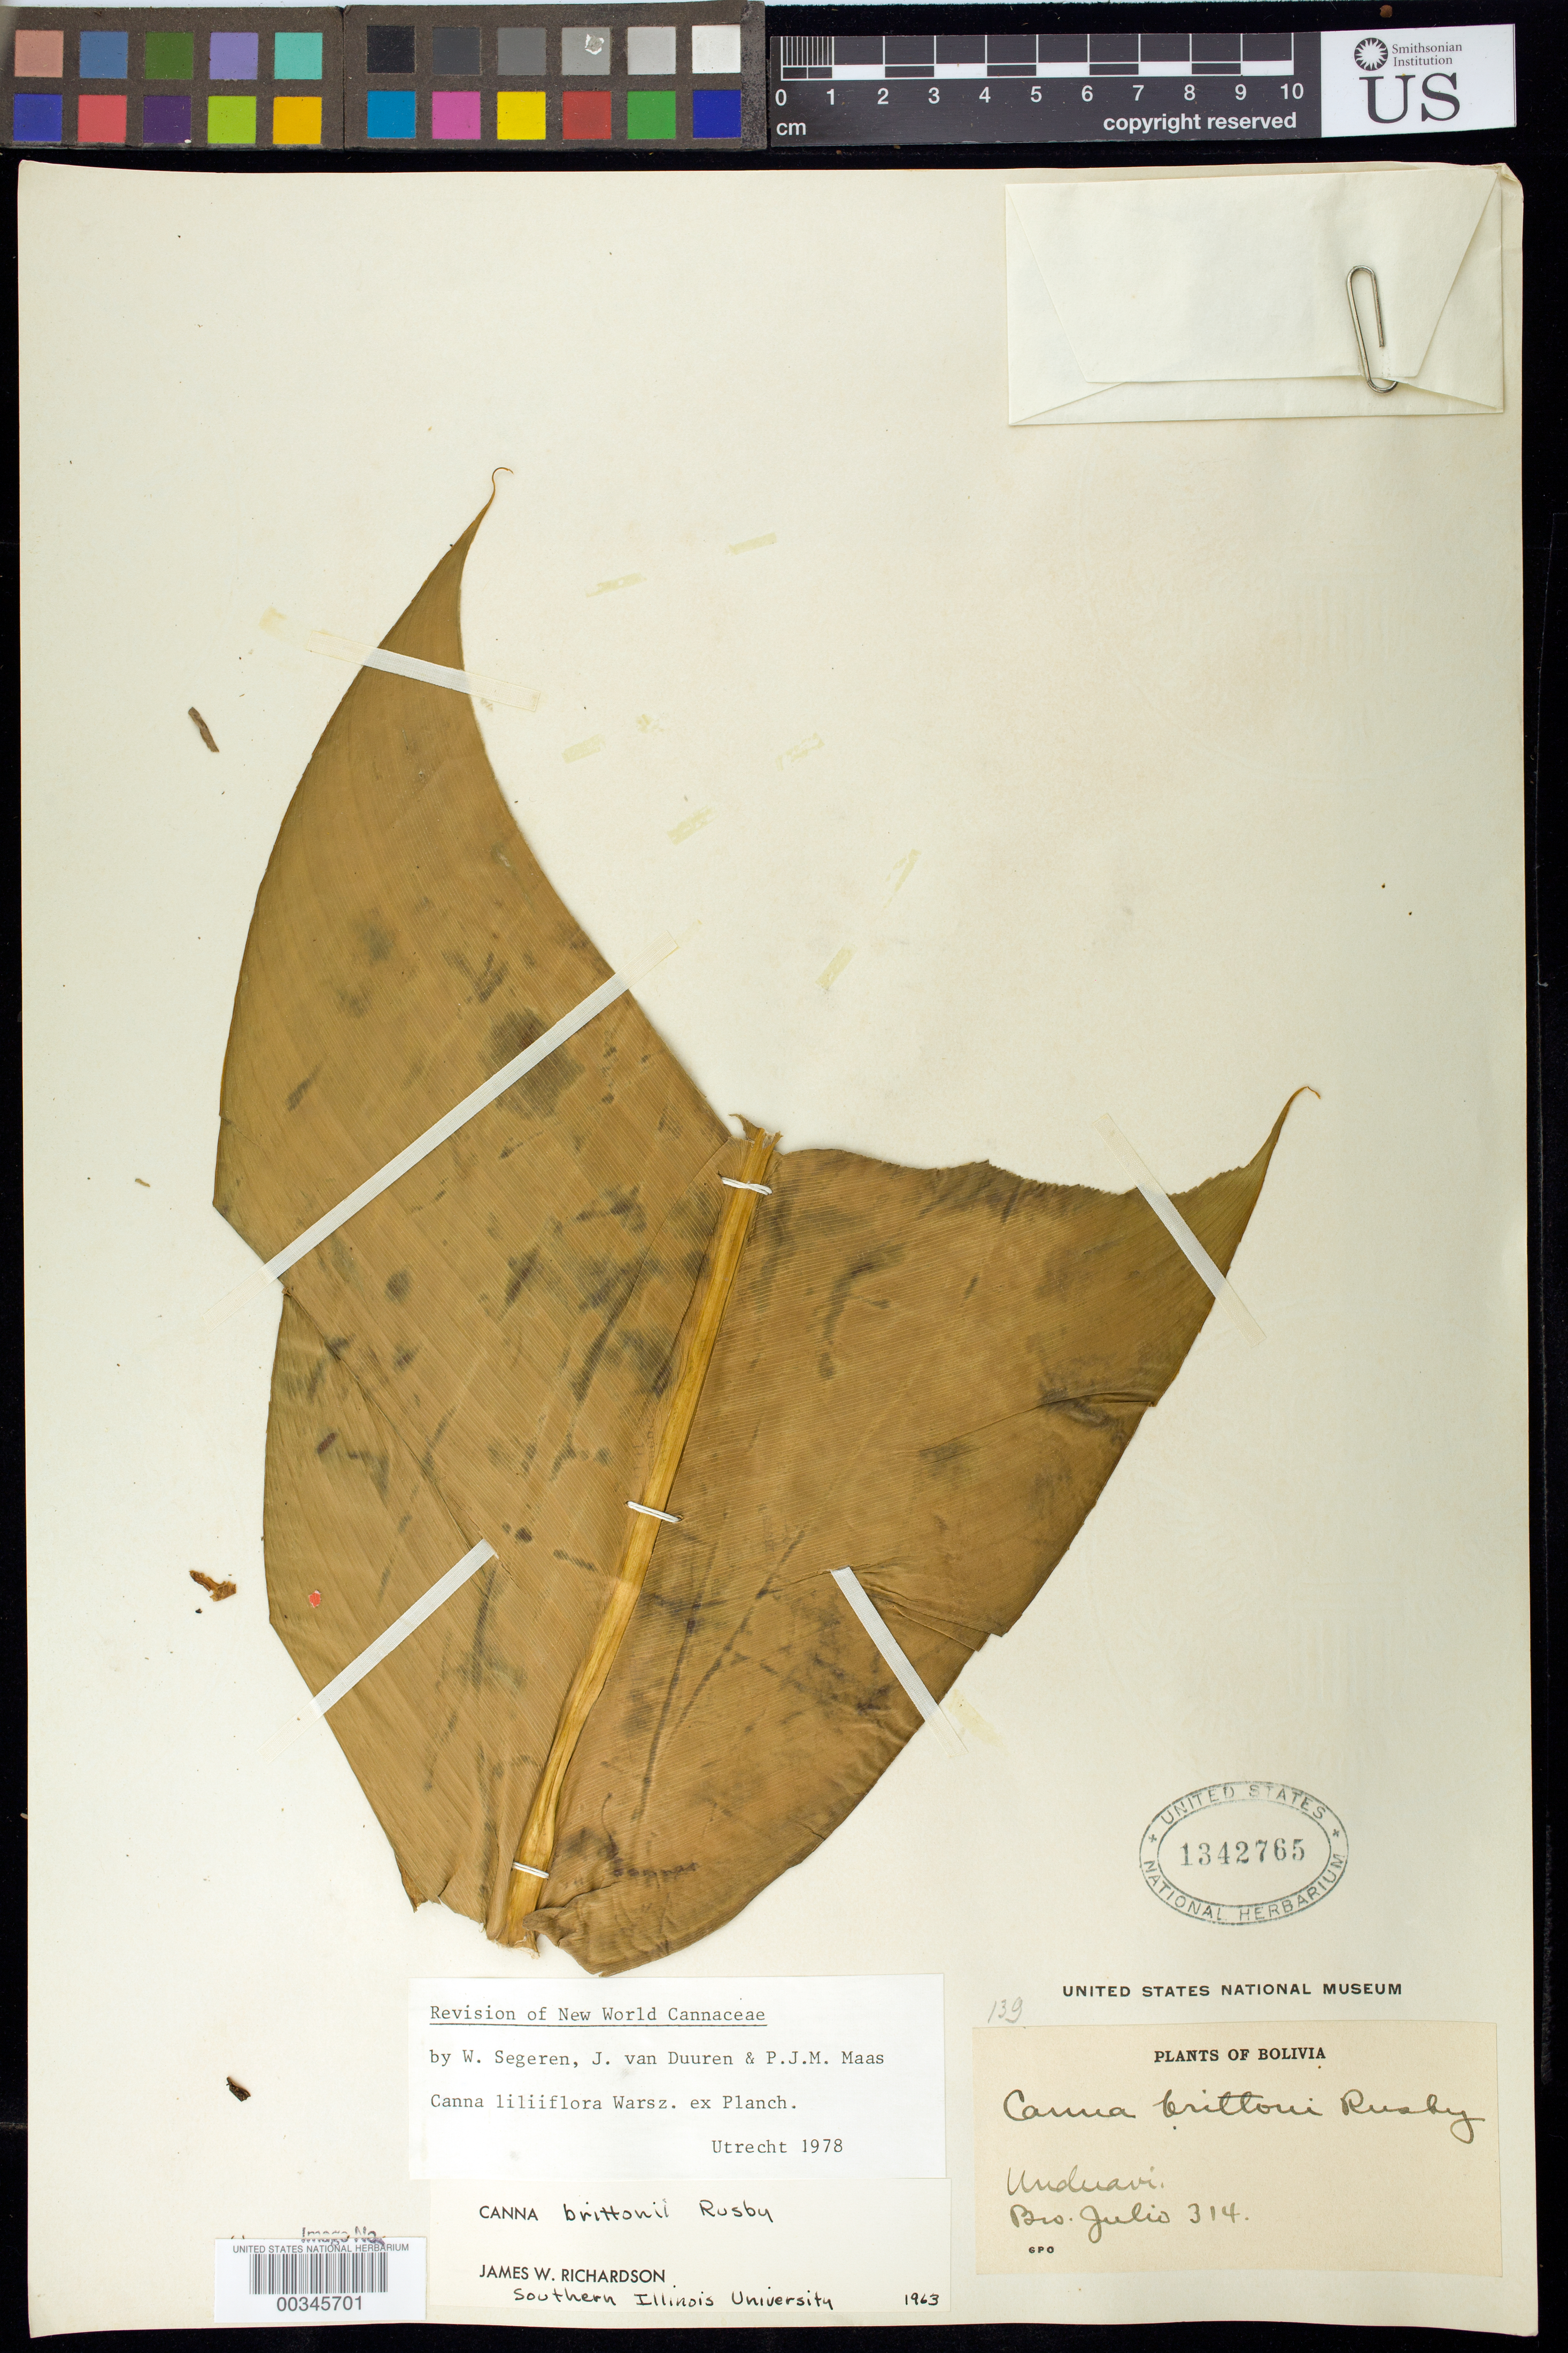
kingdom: Plantae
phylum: Tracheophyta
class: Liliopsida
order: Zingiberales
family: Cannaceae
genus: Canna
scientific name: Canna liliiflora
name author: Warsz. ex Planch.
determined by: Segeren, W.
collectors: Bro. Julio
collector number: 314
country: Bolivia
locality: Unduavi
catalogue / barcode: US 1342765